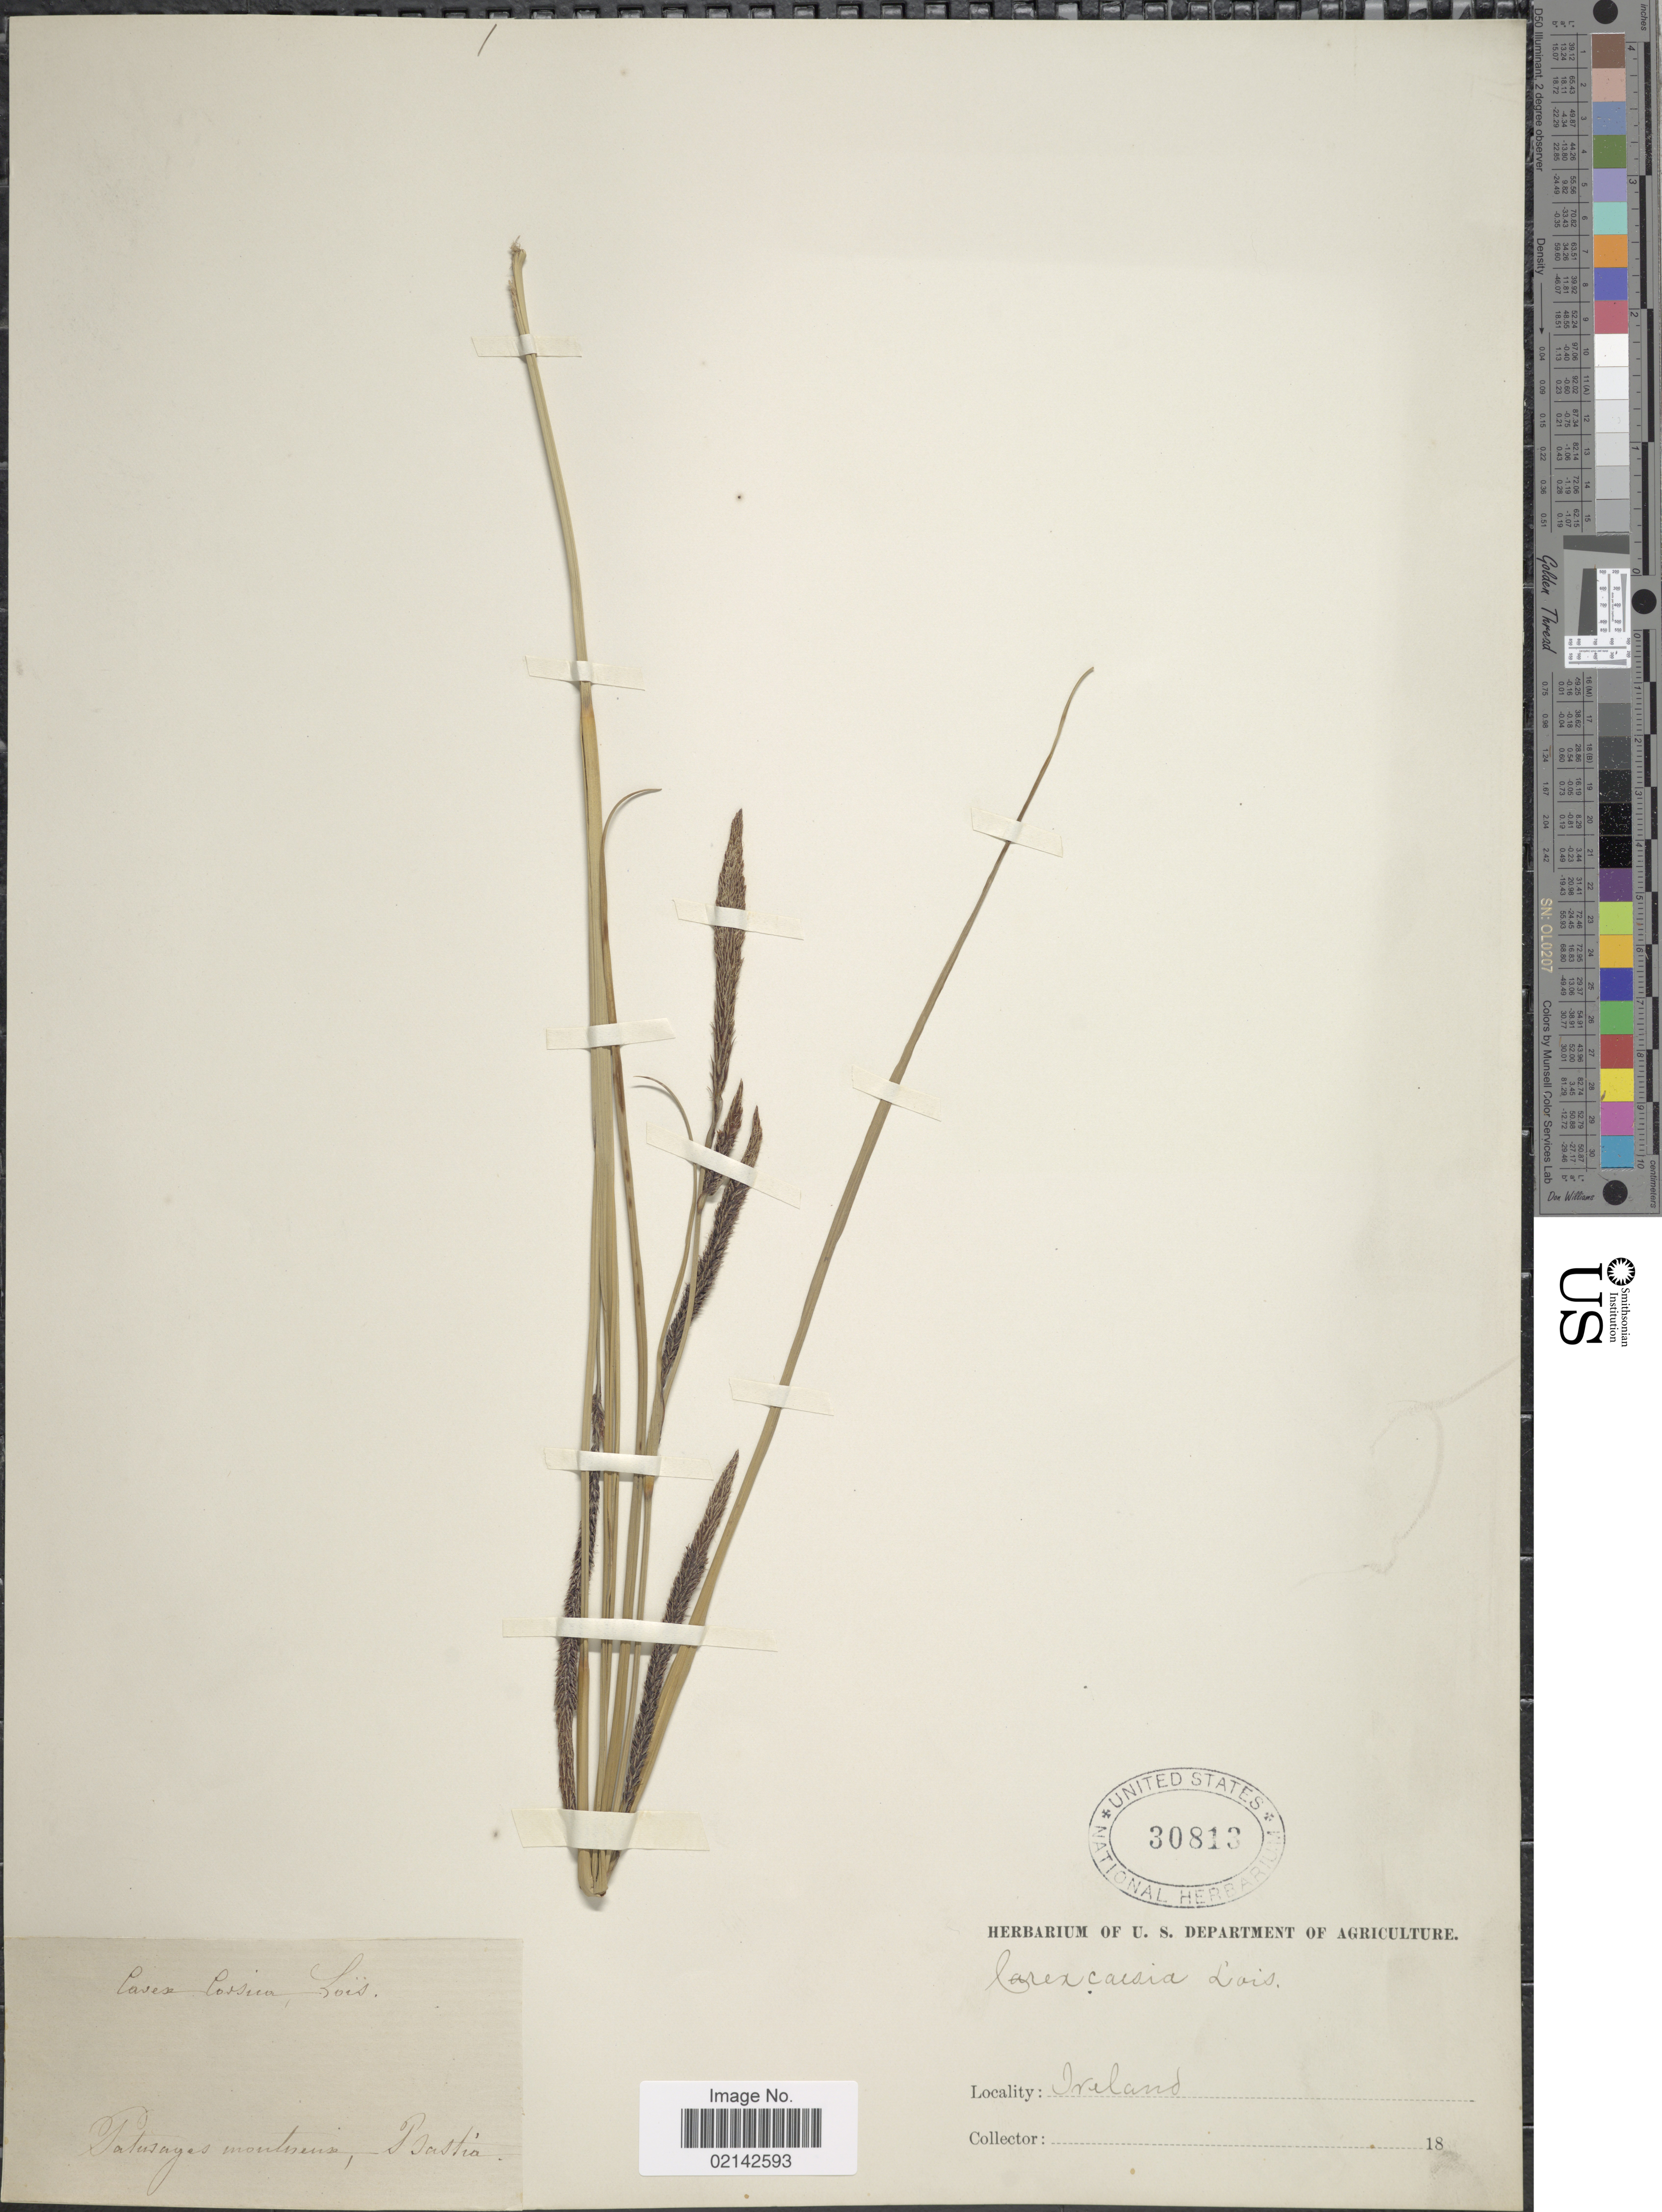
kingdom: Plantae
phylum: Tracheophyta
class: Liliopsida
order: Poales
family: Cyperaceae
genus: Carex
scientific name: Carex sp.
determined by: Strong, Mark T., (BOT), Smithsonian Institution - National Museum of Natural History (UNITED STATES)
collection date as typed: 18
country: Ireland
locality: Patusages montesense, Psastia [interpreted]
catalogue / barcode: US 30813